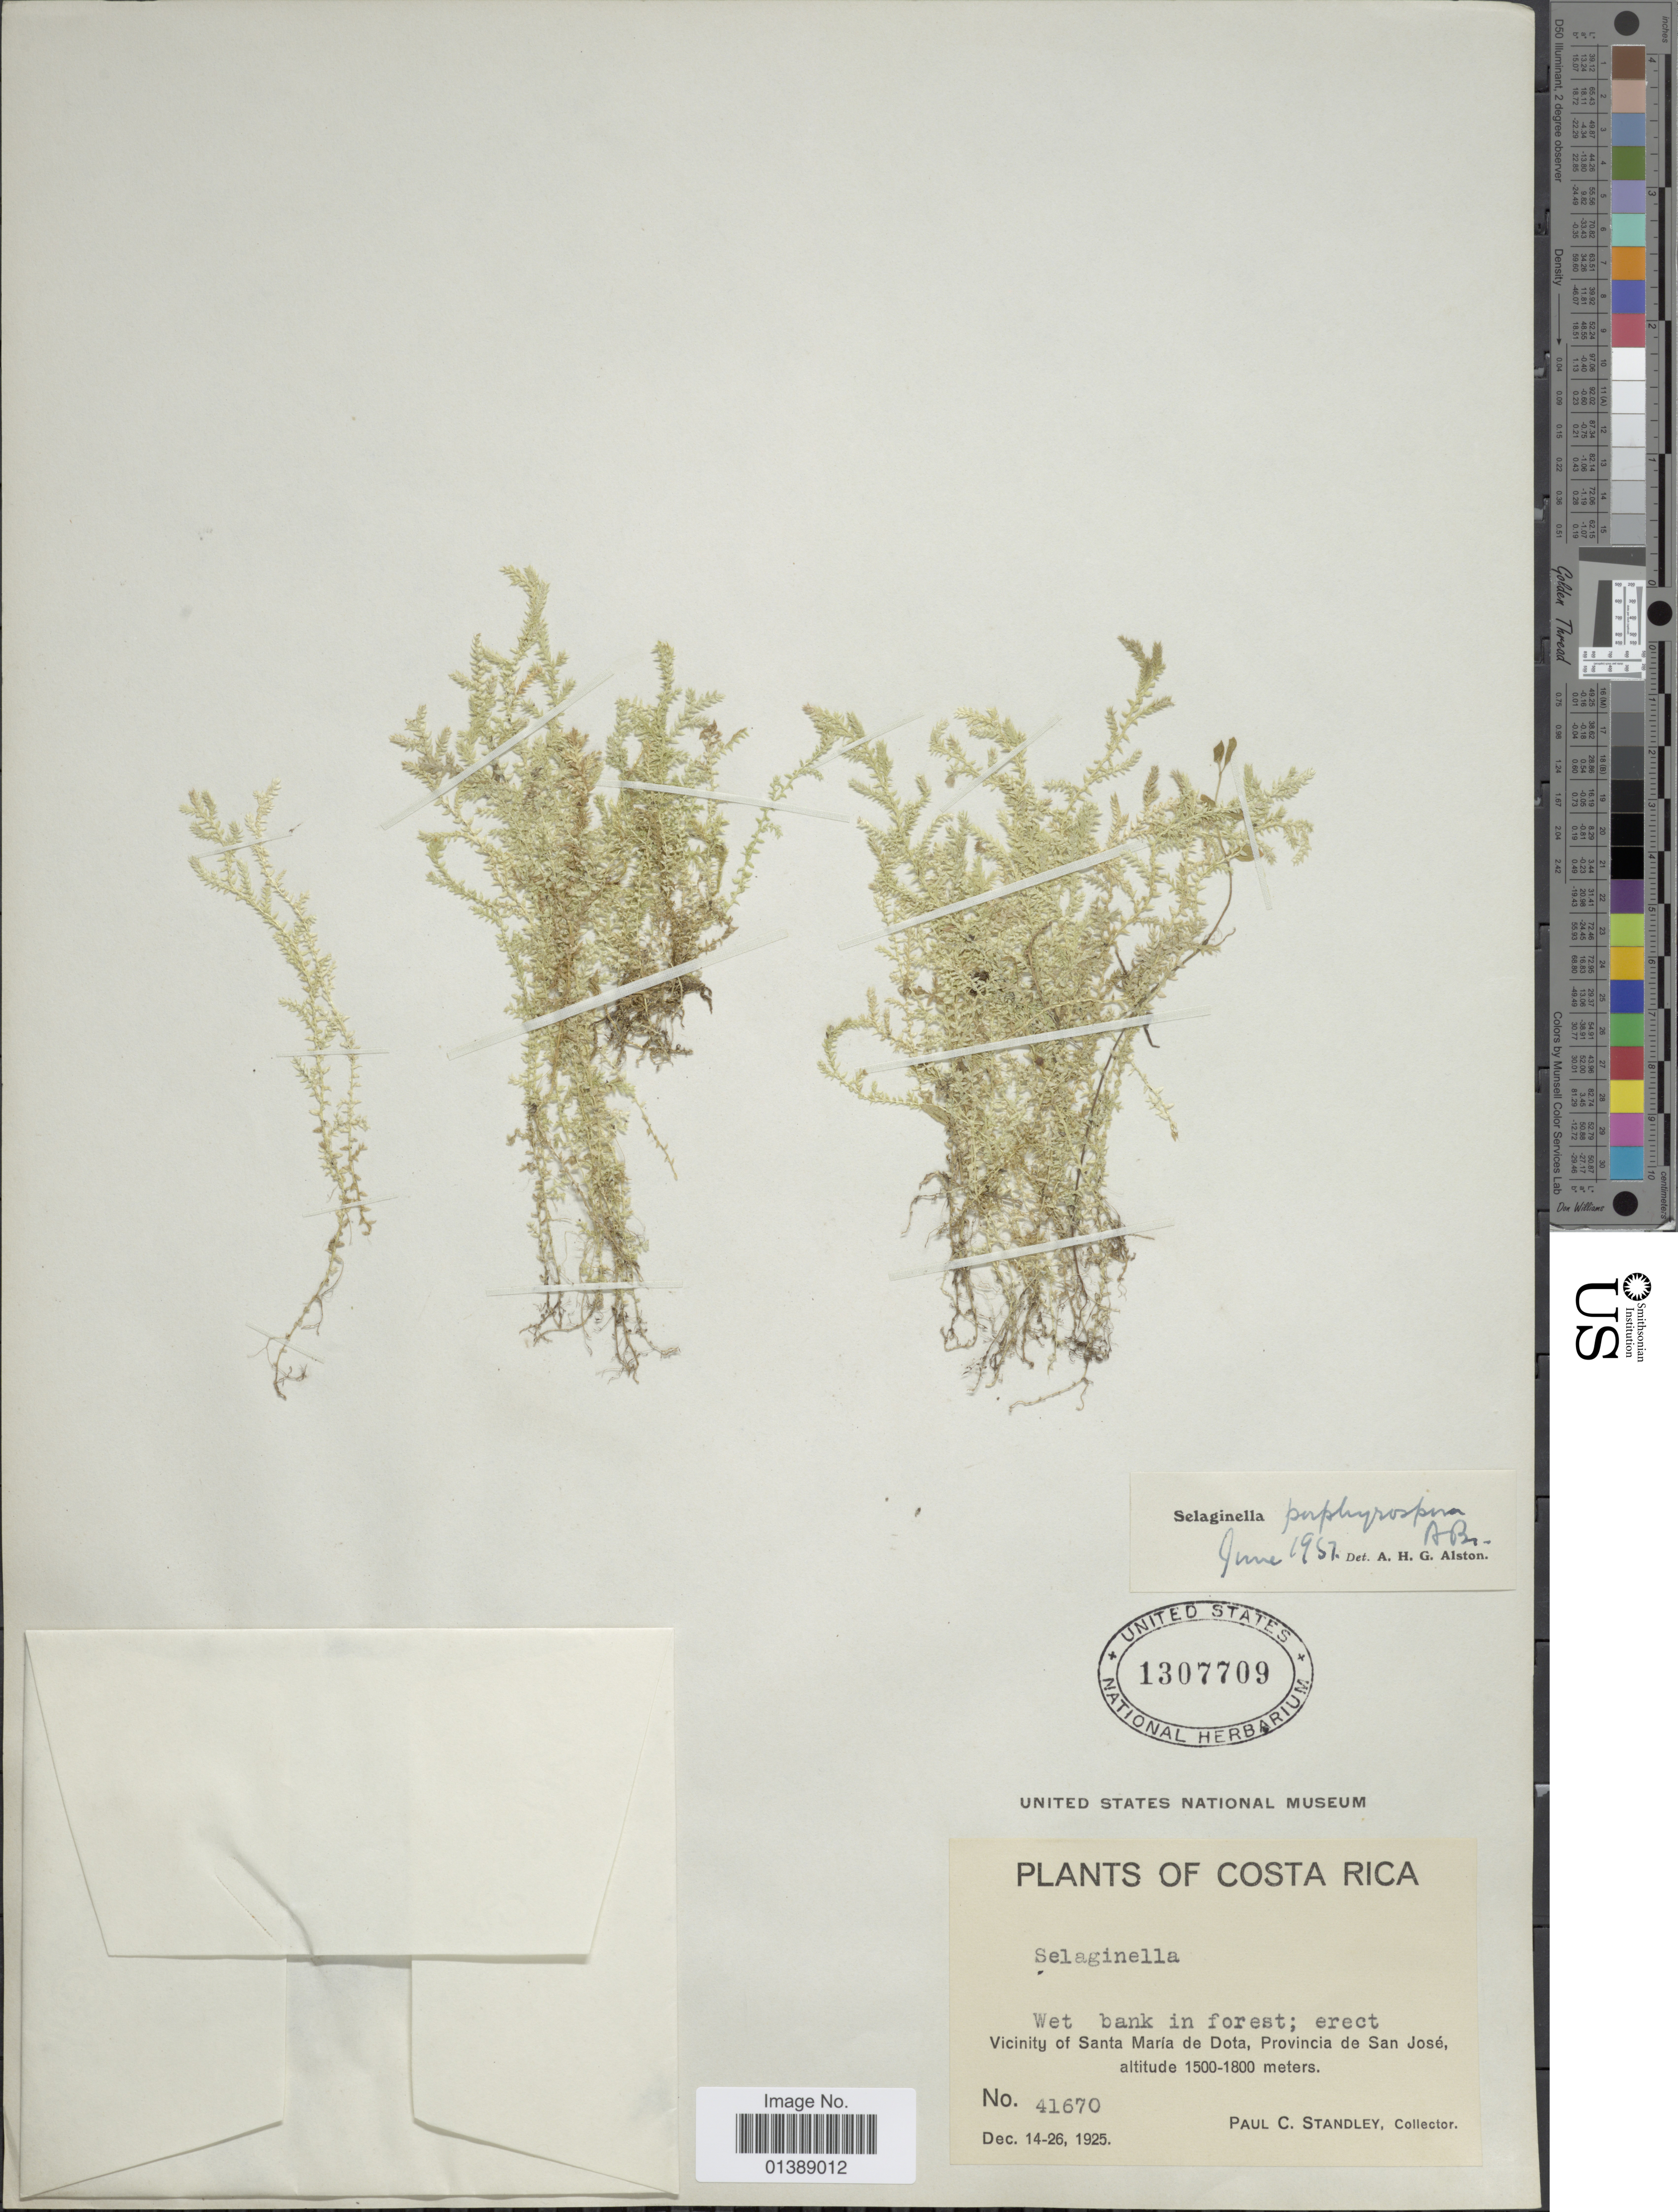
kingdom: Plantae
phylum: Tracheophyta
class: Lycopodiopsida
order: Selaginellales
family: Selaginellaceae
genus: Selaginella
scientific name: Selaginella porphyrospora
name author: A. Braun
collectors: P. C. Standley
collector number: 41670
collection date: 1925-12-14/1925-12-26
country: Costa Rica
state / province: San José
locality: Vicinity of Santa María de Dota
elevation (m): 1500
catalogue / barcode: US 1307709